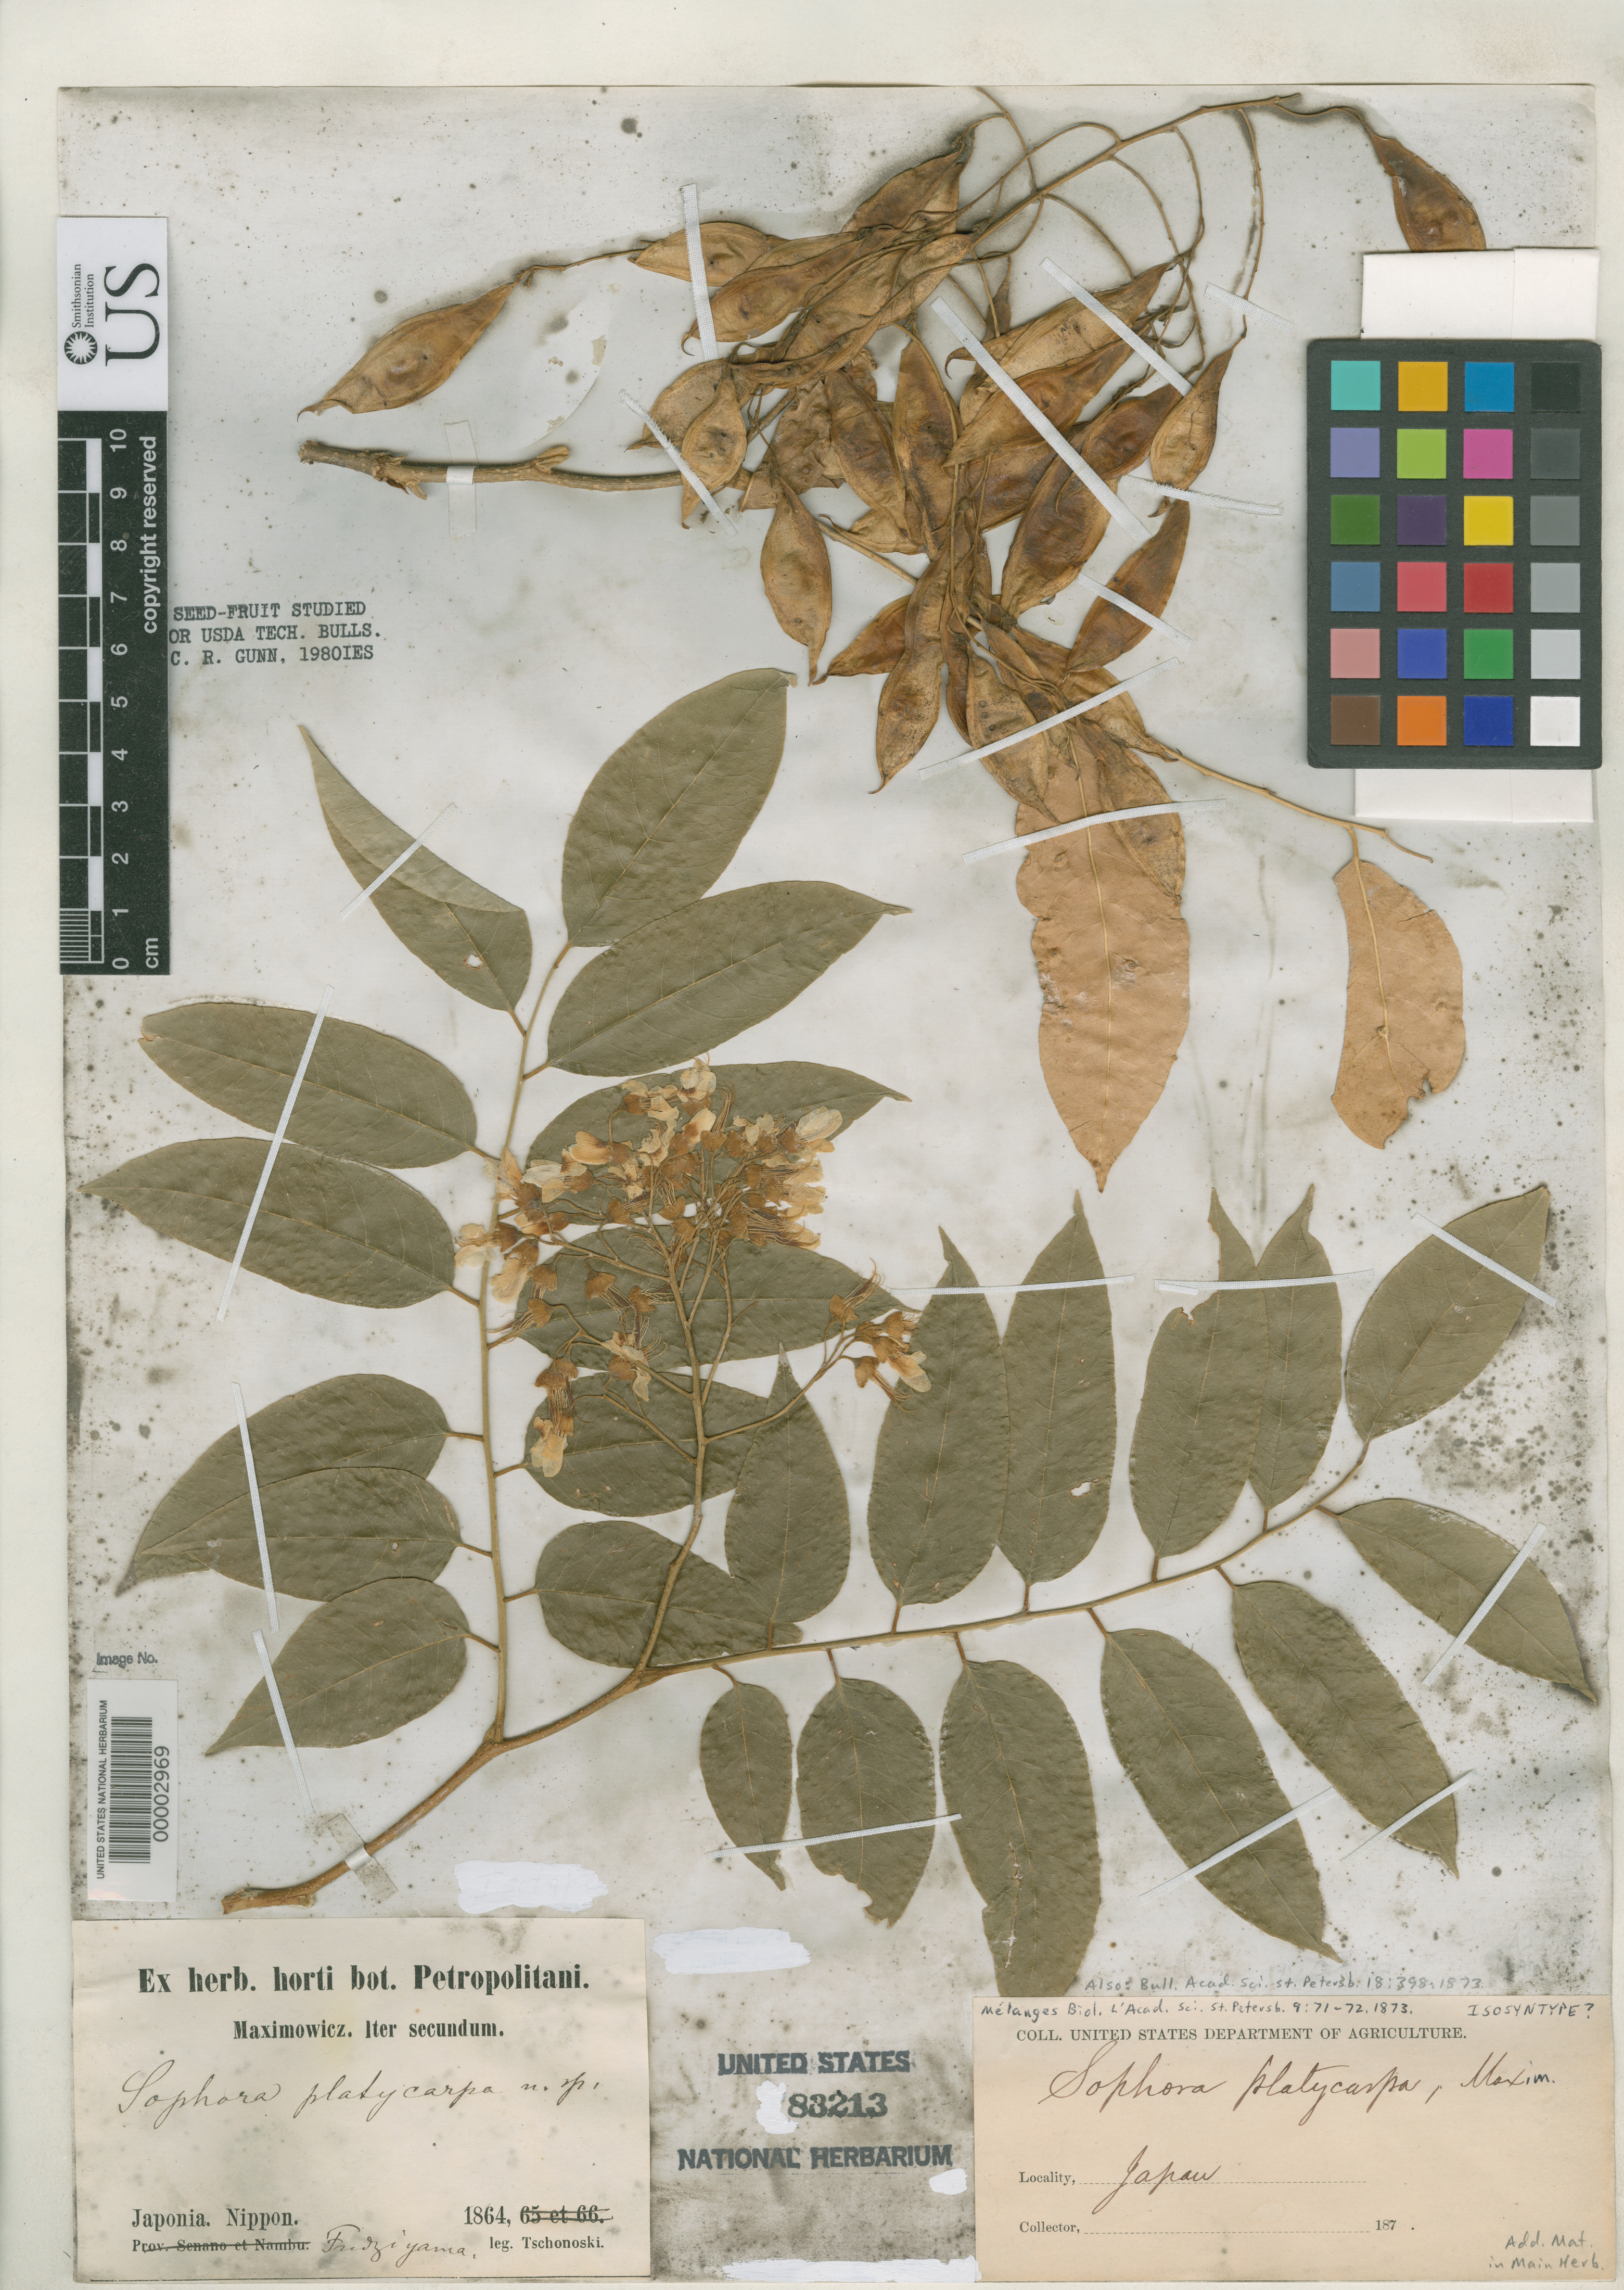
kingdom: Plantae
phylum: Tracheophyta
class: Magnoliopsida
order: Fabales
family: Fabaceae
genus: Sophora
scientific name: Sophora platycarpa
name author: Maxim.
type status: Isosyntype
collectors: S. Tschonoski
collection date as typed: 1864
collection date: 1864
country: Japan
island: Honshu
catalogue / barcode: US 83213